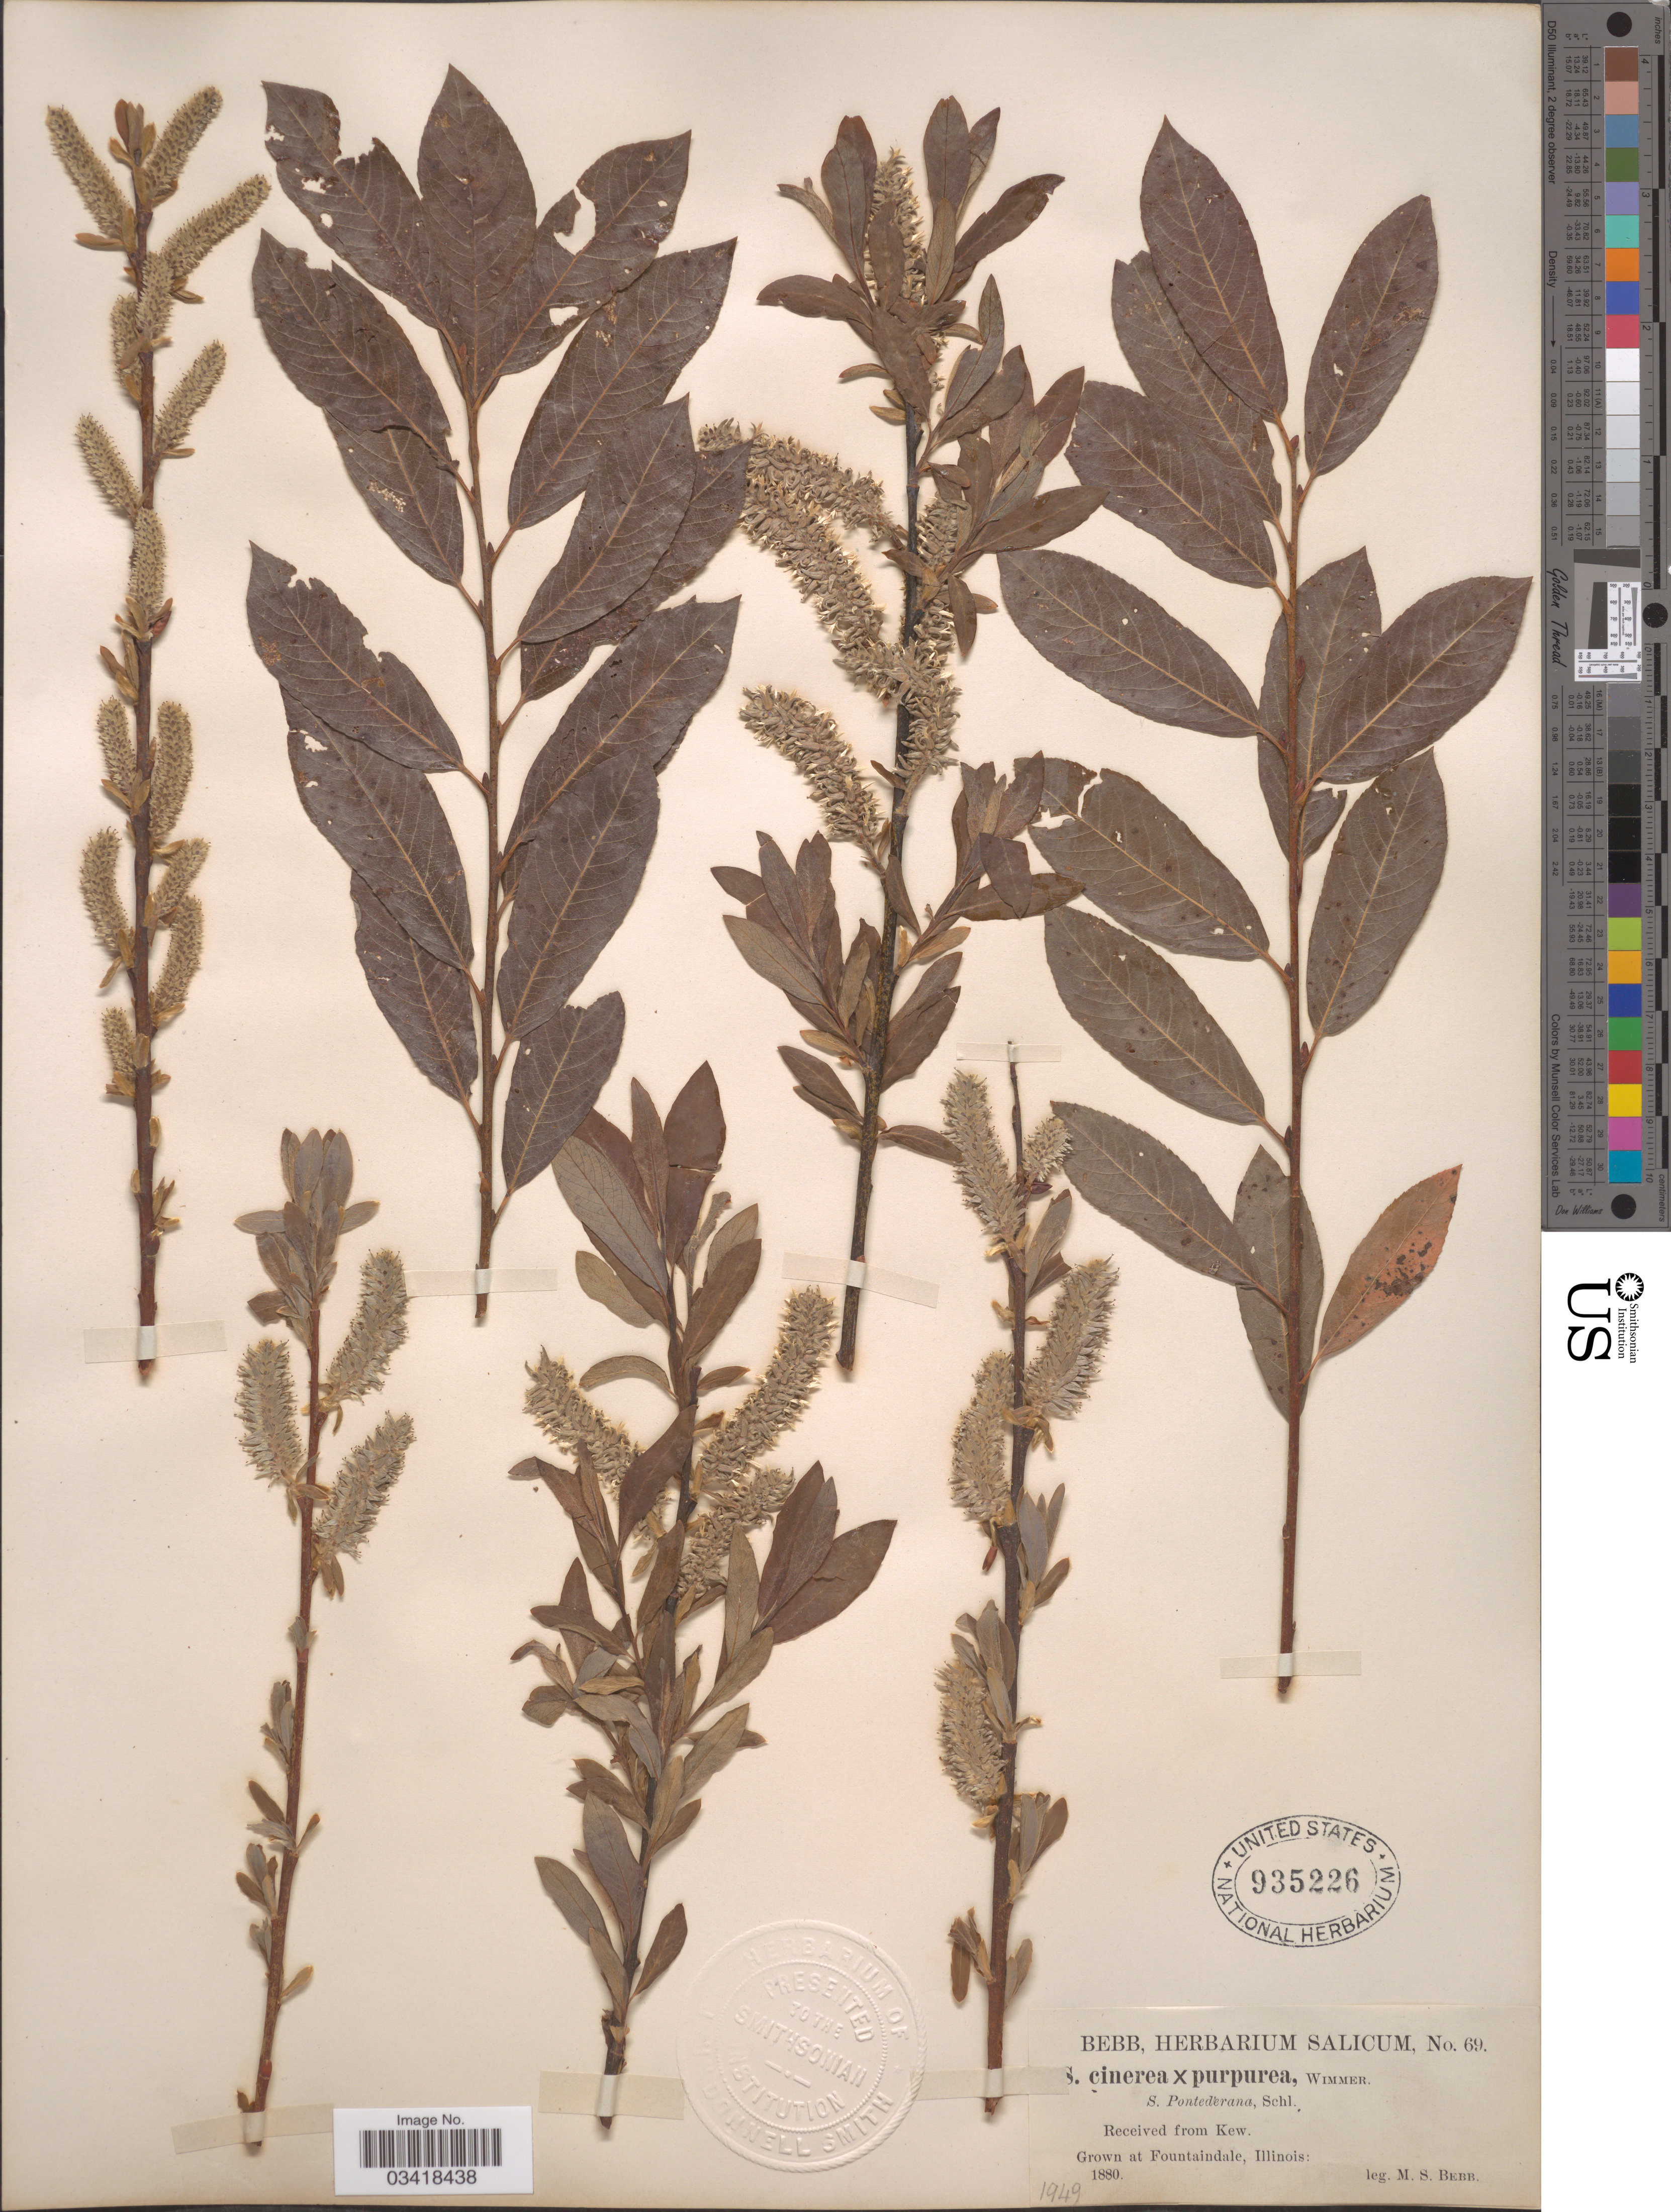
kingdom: Plantae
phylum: Tracheophyta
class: Magnoliopsida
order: Malpighiales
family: Salicaceae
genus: Salix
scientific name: Salix cinerea x S. purpurea L.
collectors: M. Bebb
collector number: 69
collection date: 1880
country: United States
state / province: Illinois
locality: Fountaindale.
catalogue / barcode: US 935226